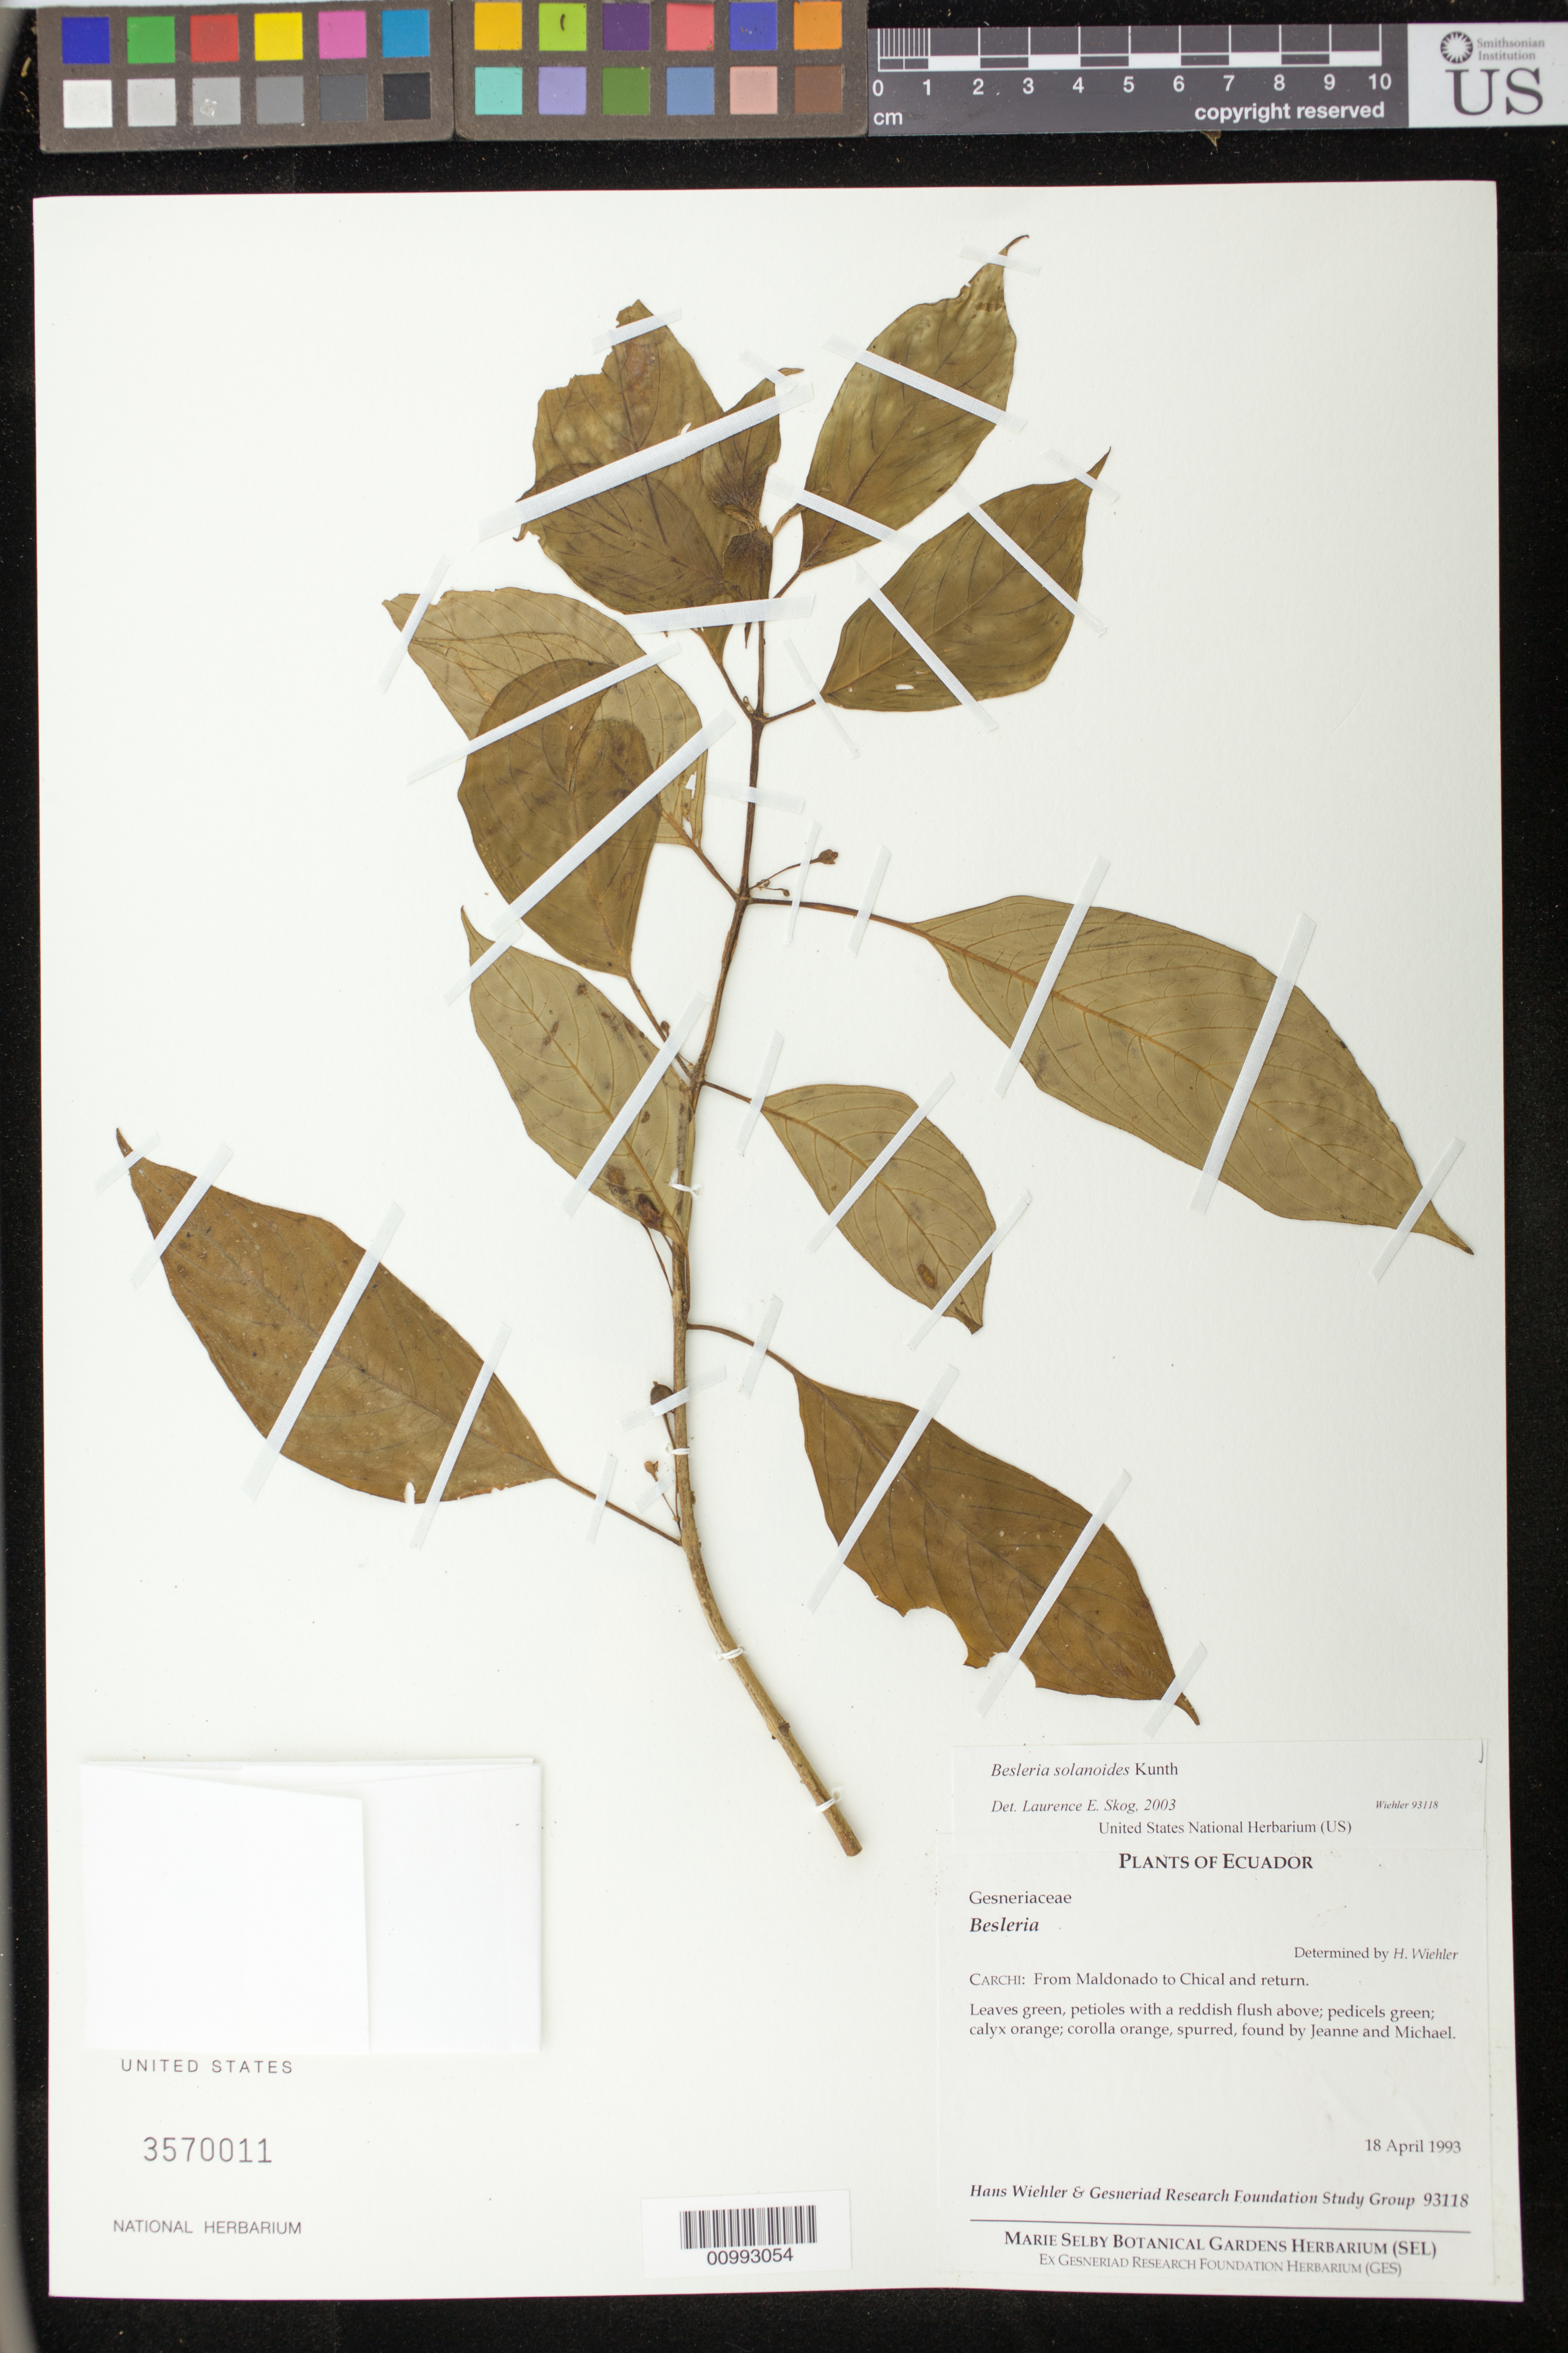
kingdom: Plantae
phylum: Tracheophyta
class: Magnoliopsida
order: Lamiales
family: Gesneriaceae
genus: Besleria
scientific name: Besleria solanoides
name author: Kunth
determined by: Skog, Laurence E.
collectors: H. J. Wiehler & Gesneriad Research Foundation Study Group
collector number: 93118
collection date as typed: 18 Apr 1993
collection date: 1993-04-18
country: Ecuador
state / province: Carchi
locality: Carchi: From Maldonado to Chical and return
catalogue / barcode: US 3570011